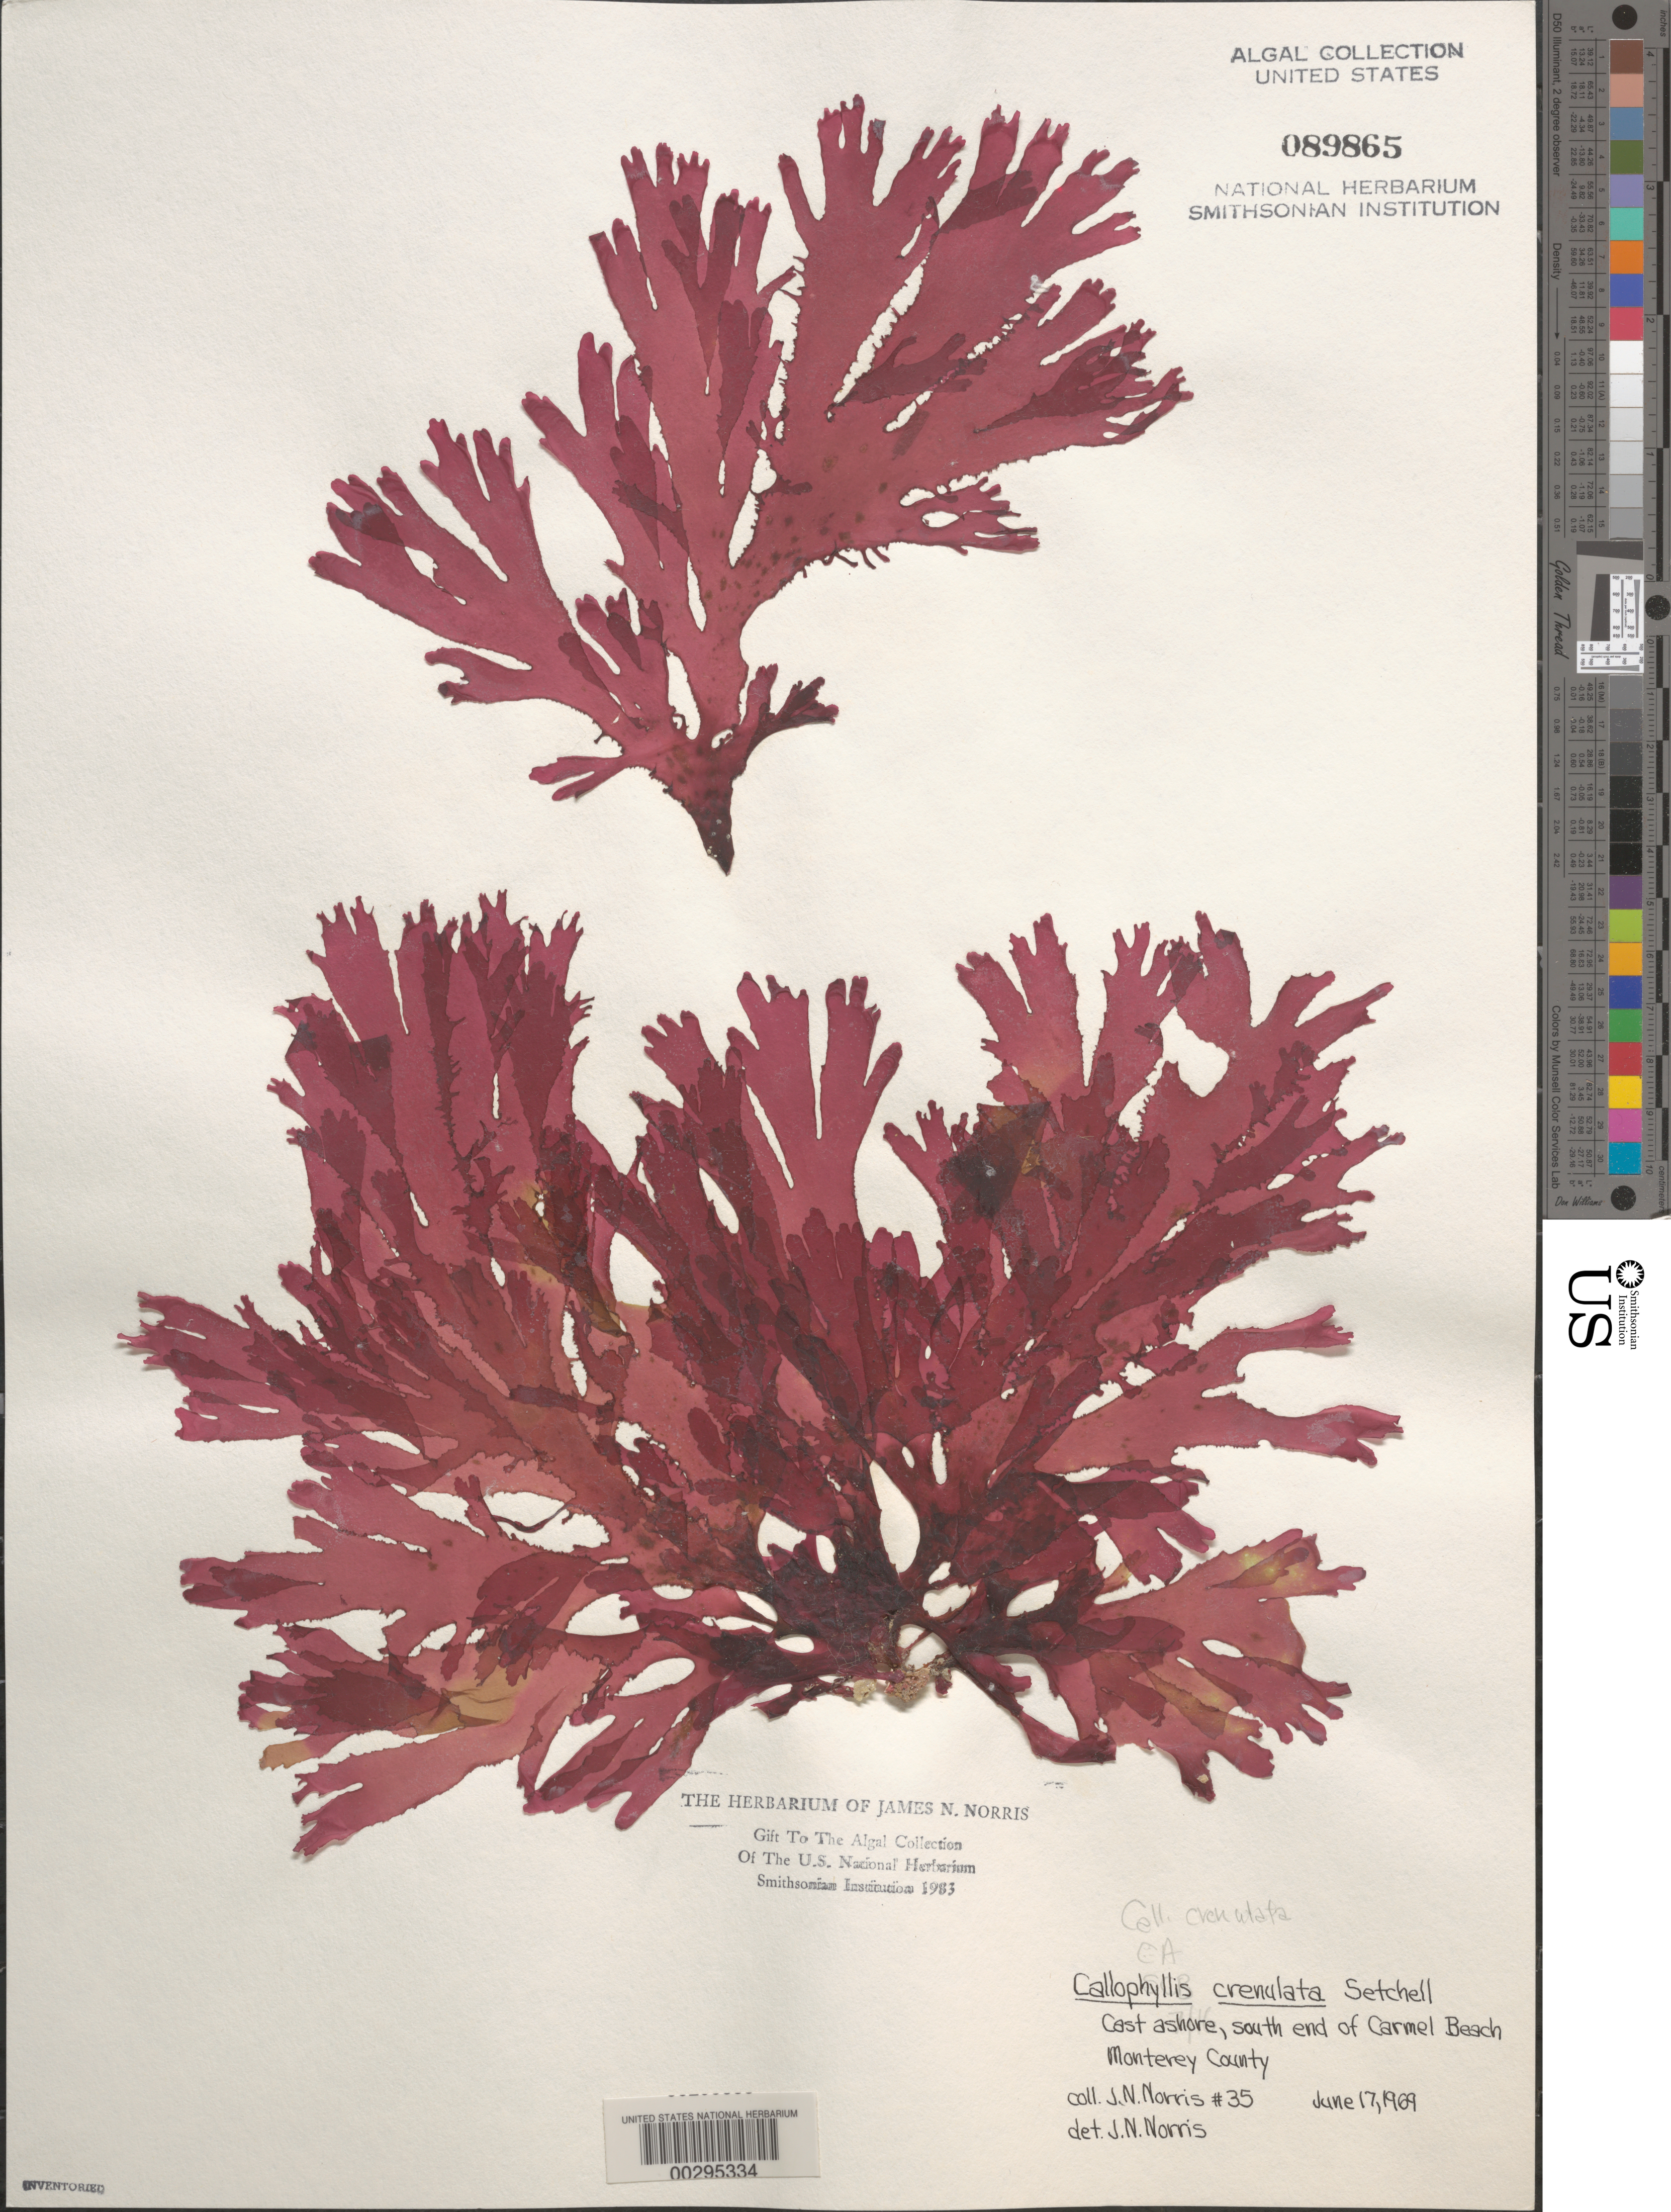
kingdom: Plantae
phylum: Rhodophyta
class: Florideophyceae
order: Gigartinales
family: Kallymeniaceae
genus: Callophyllis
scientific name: Callophyllis crenulata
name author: Setch.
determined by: Norris, James N.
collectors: J. N. Norris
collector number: JN-35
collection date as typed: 17 Jun 1969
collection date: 1969-06-17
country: United States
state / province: California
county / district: Monterey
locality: Carmel Beach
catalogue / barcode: US 89865